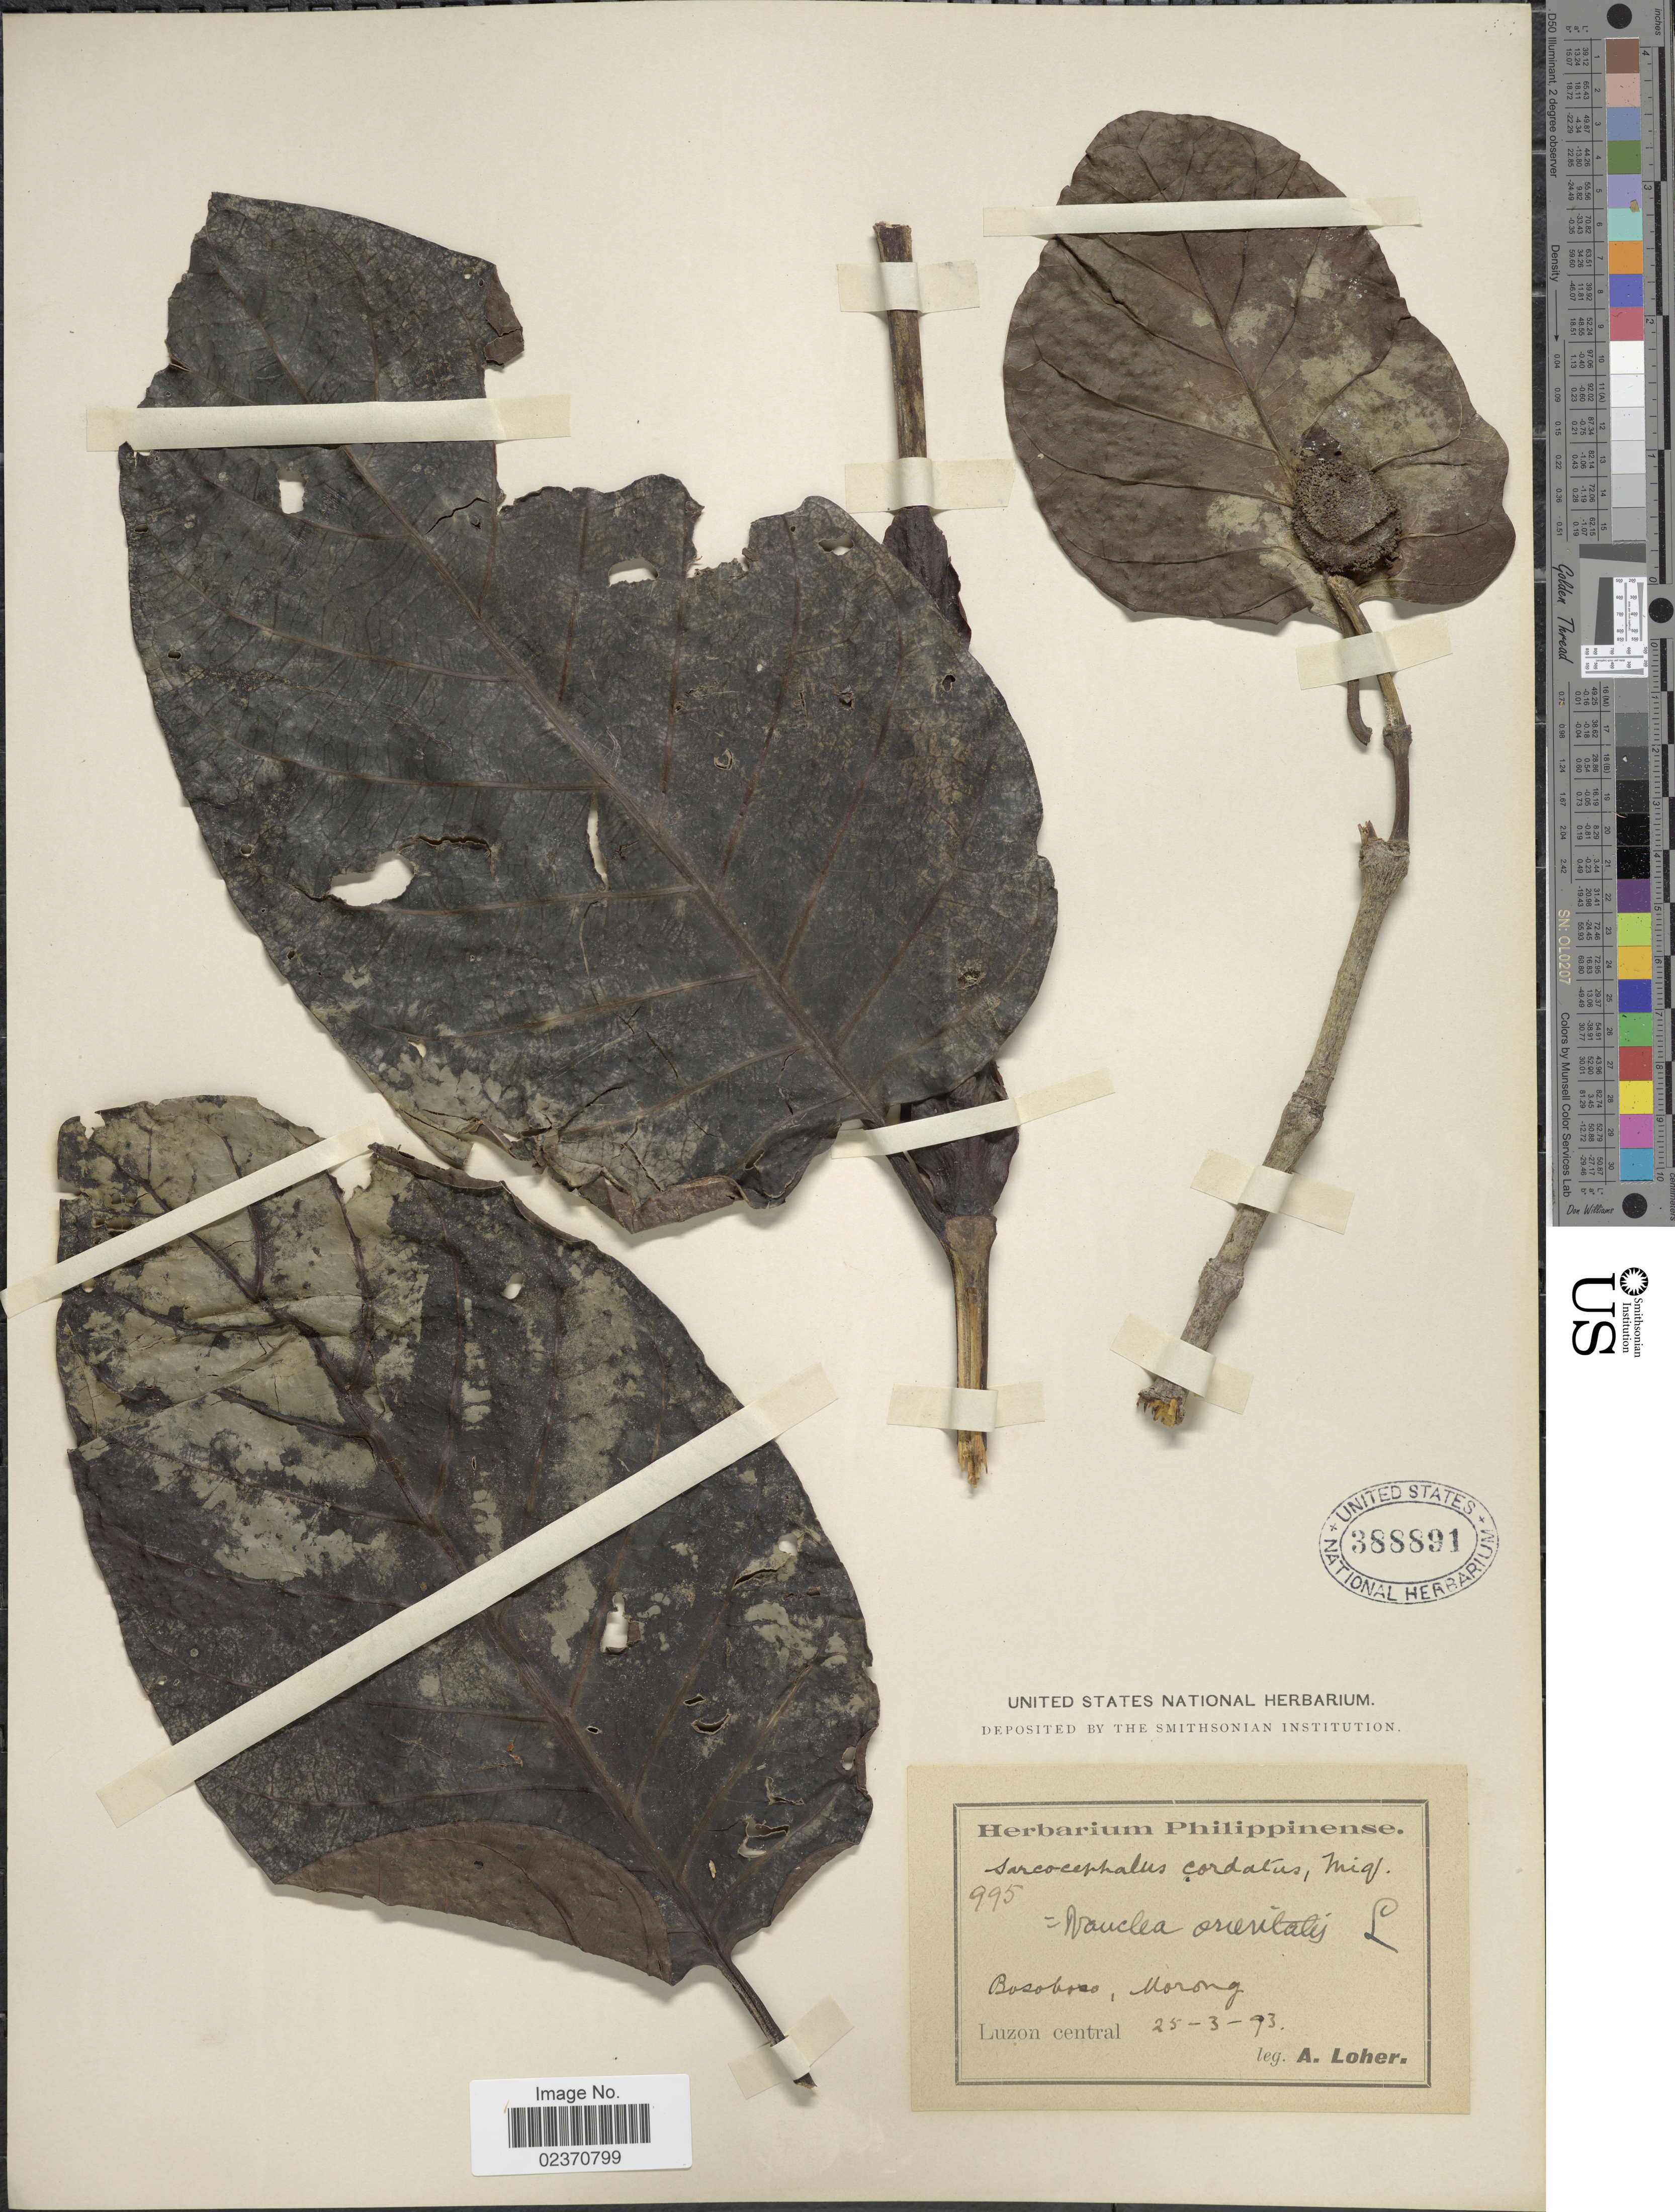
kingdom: Plantae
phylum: Tracheophyta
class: Magnoliopsida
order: Gentianales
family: Rubiaceae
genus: Nauclea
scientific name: Nauclea orientalis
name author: (L.) L.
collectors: A. Loher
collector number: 995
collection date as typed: Transcribed d/m/y: 25/3/93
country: Philippines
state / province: Calabarzon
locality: Bosoboso, Morong.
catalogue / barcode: US 388891